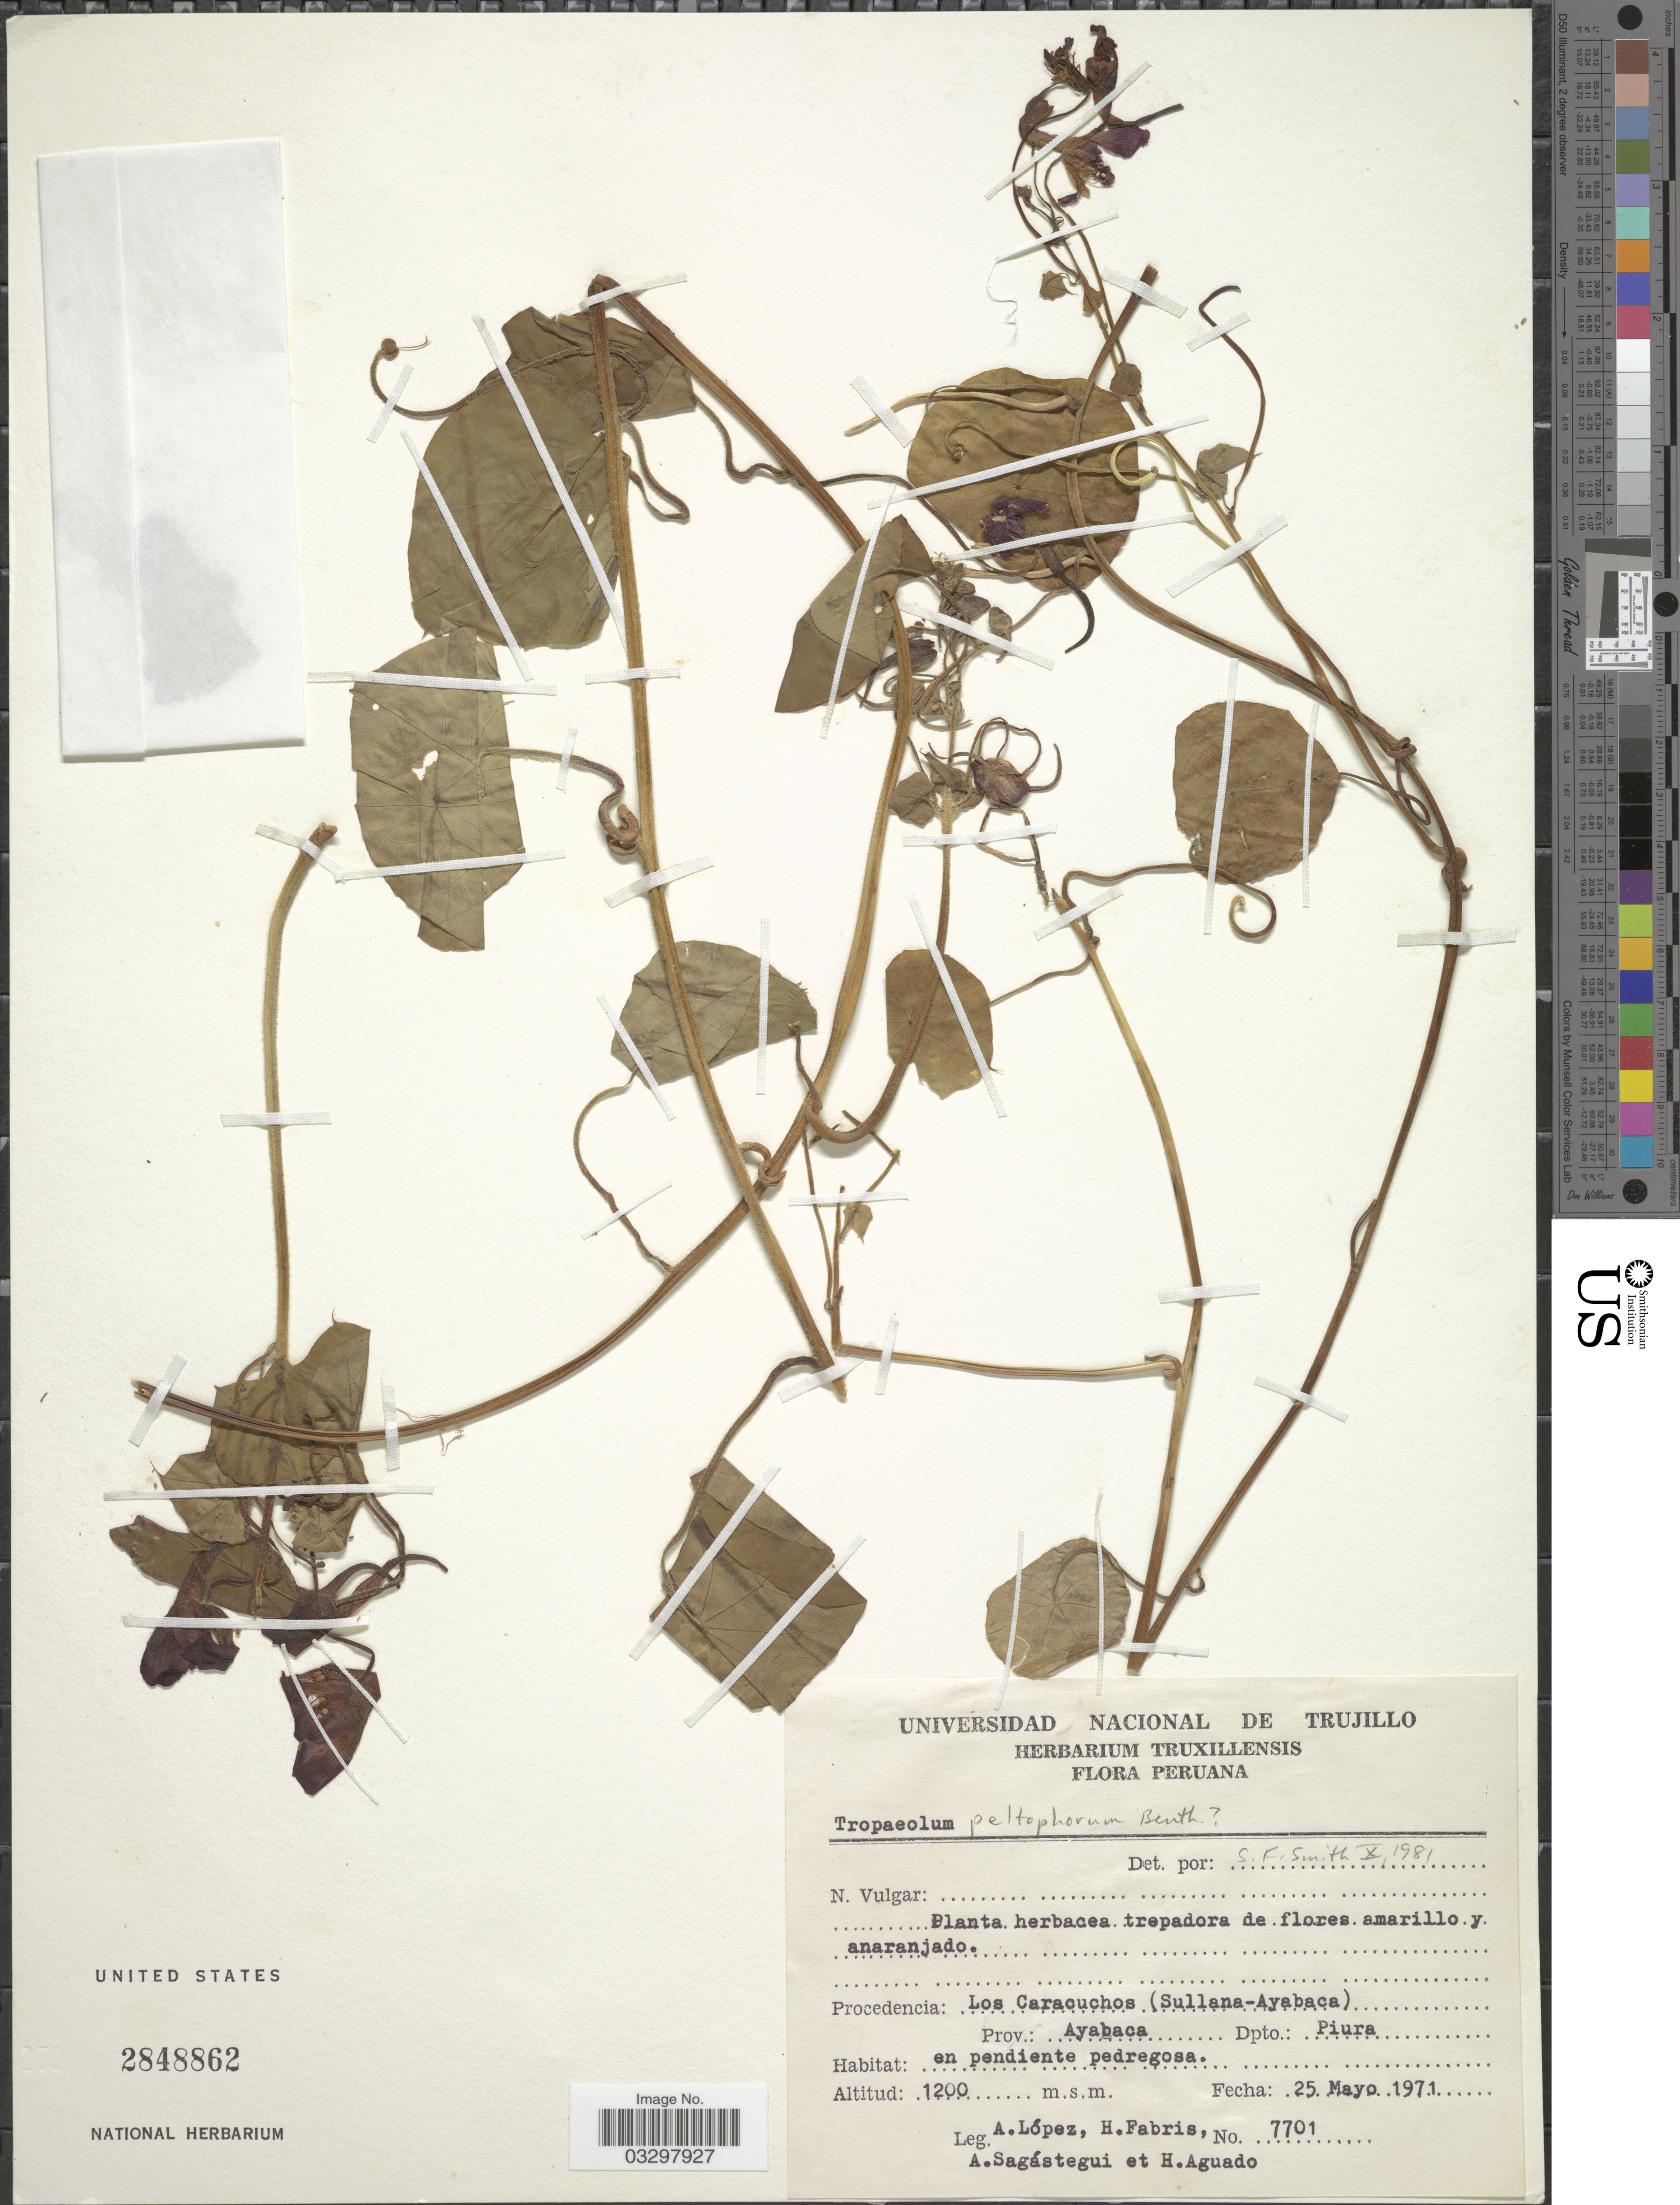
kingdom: Plantae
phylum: Tracheophyta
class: Magnoliopsida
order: Brassicales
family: Tropaeolaceae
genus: Tropaeolum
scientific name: Tropaeolum peltophorum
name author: Benth.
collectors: A. López, H. Fabris, A. Sagastegui & H. Aguado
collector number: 7701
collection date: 1971-05-25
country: Peru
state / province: Piura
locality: Procedencia: Los Caracuchos (Sullana-Ayabaca), Prov. Ayabaca, Dpto.: Piura.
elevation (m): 1200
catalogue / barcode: US 2848862